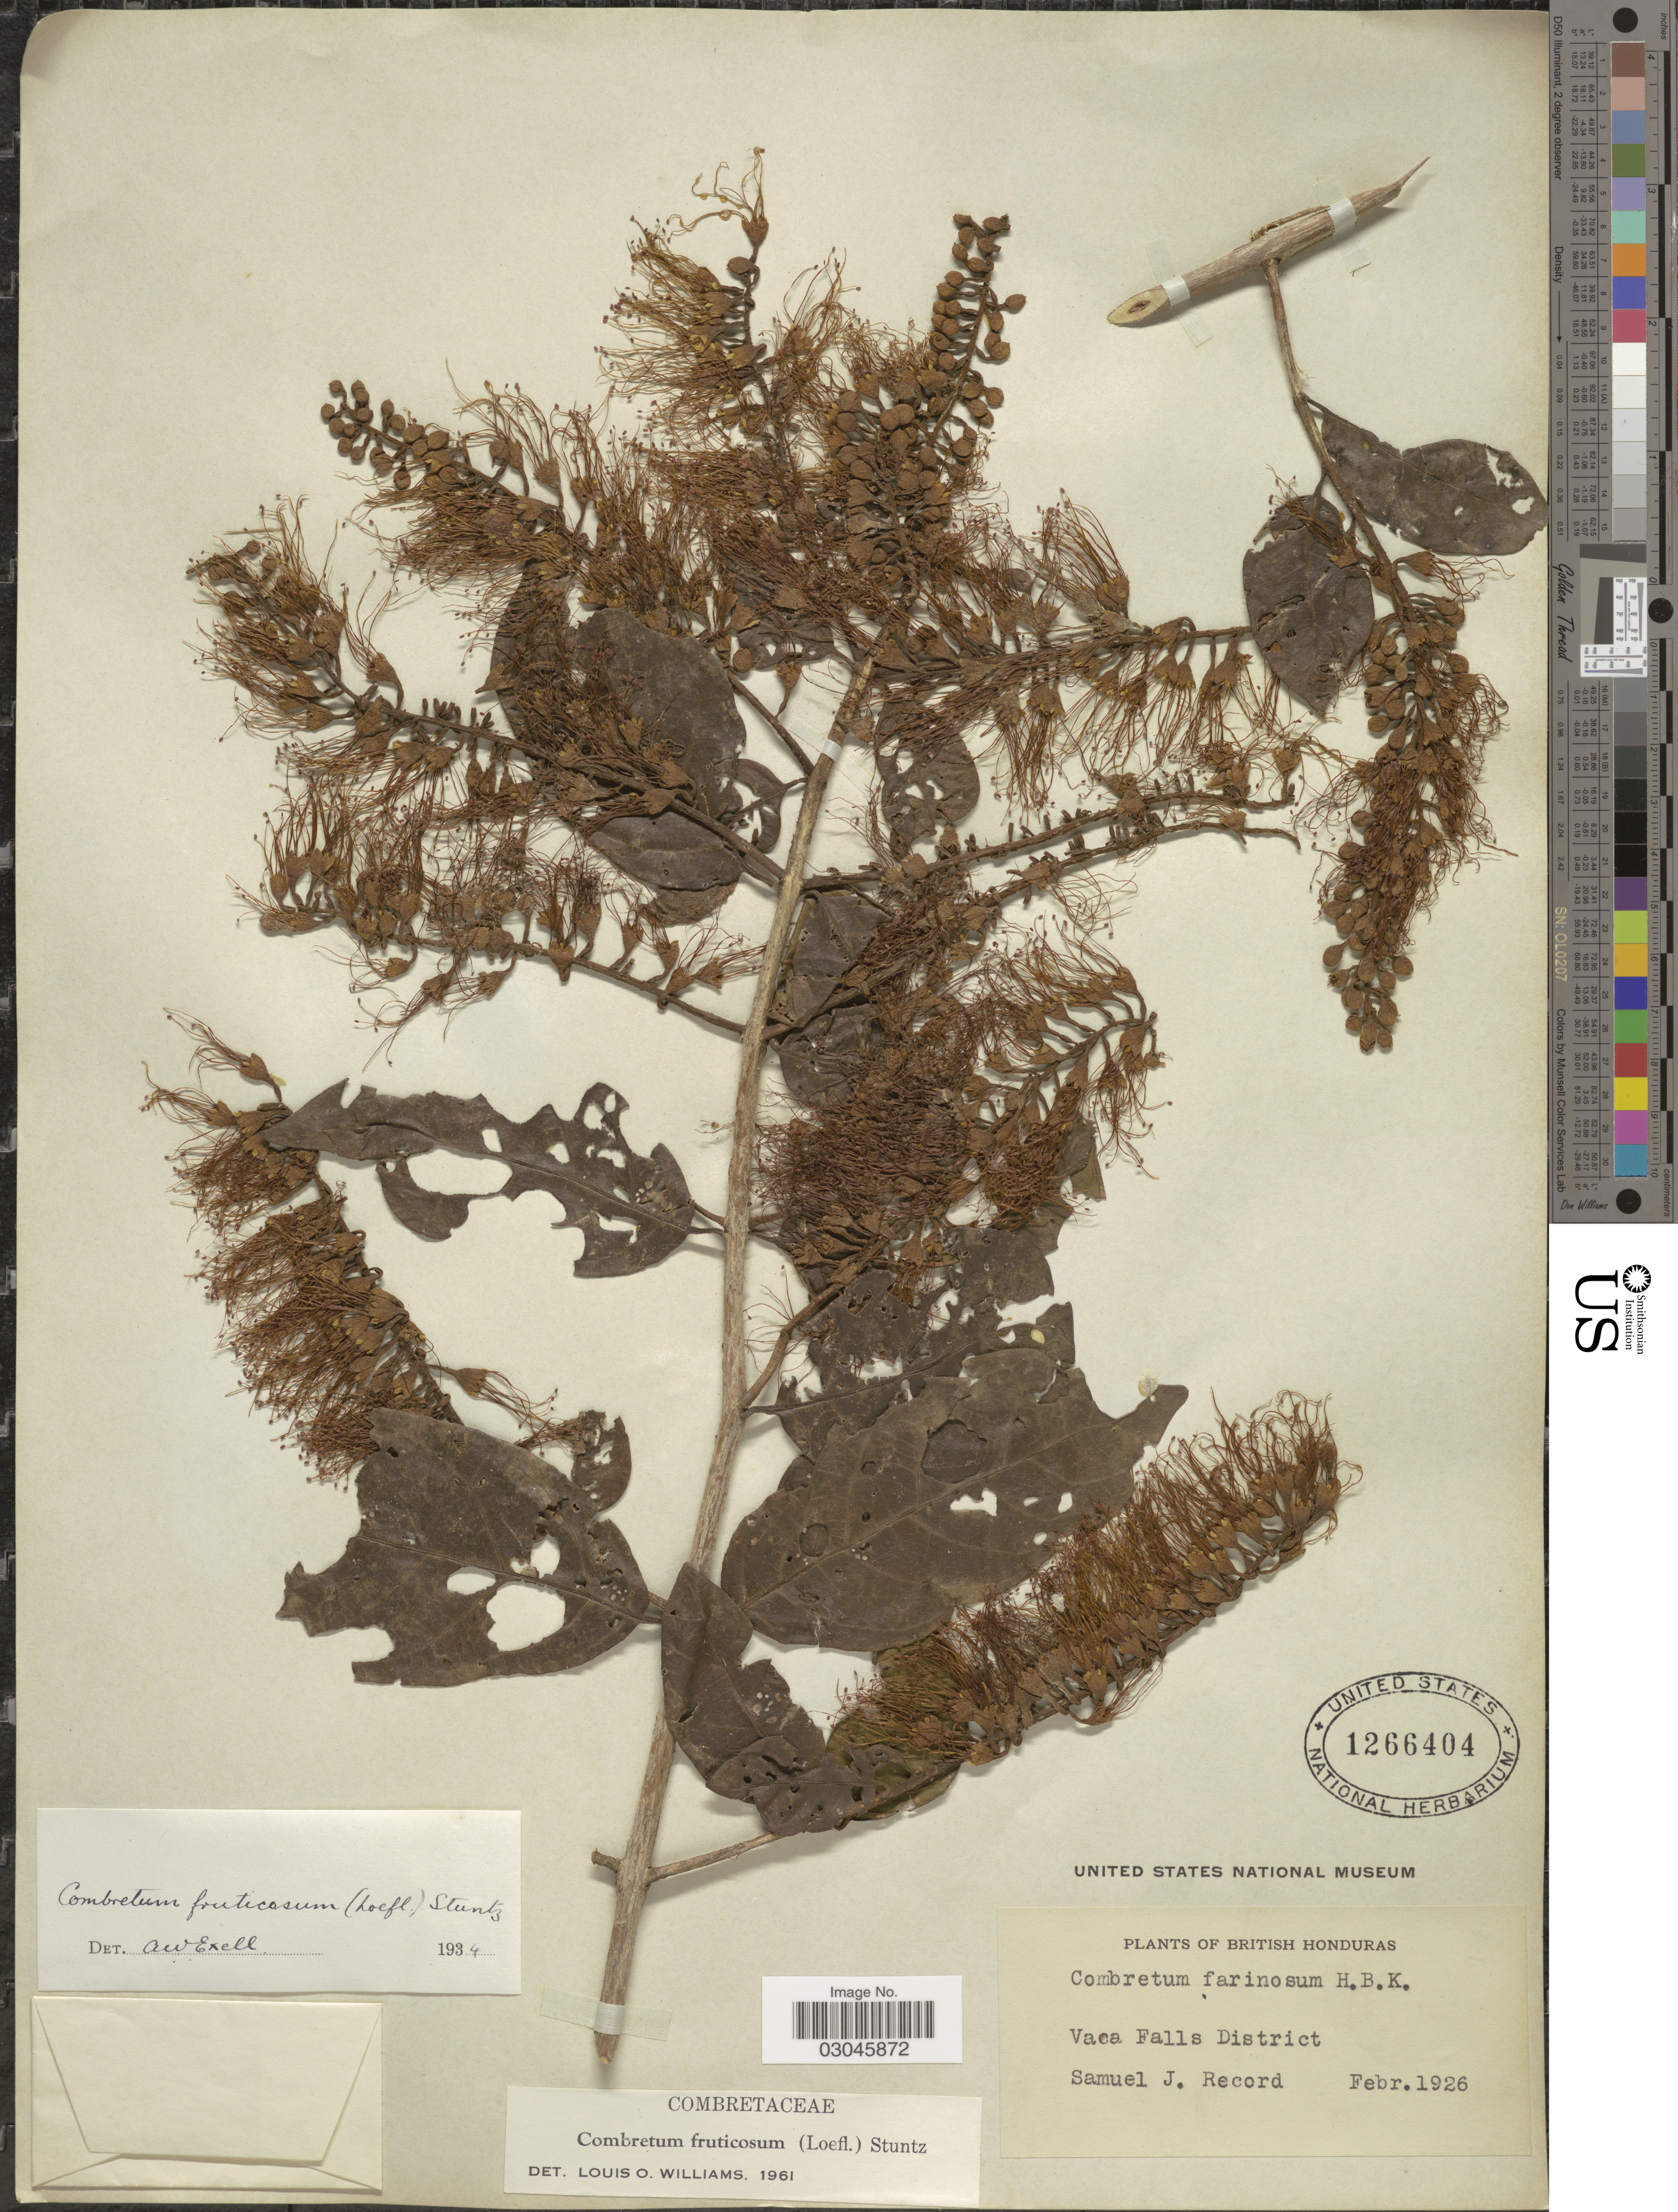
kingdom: Plantae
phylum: Tracheophyta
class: Magnoliopsida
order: Myrtales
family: Combretaceae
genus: Combretum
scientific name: Combretum farinosum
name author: Kunth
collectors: S. J. Record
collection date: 1926-02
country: Belize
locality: British Honduras. Vaca Falls District.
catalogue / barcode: US 1266404